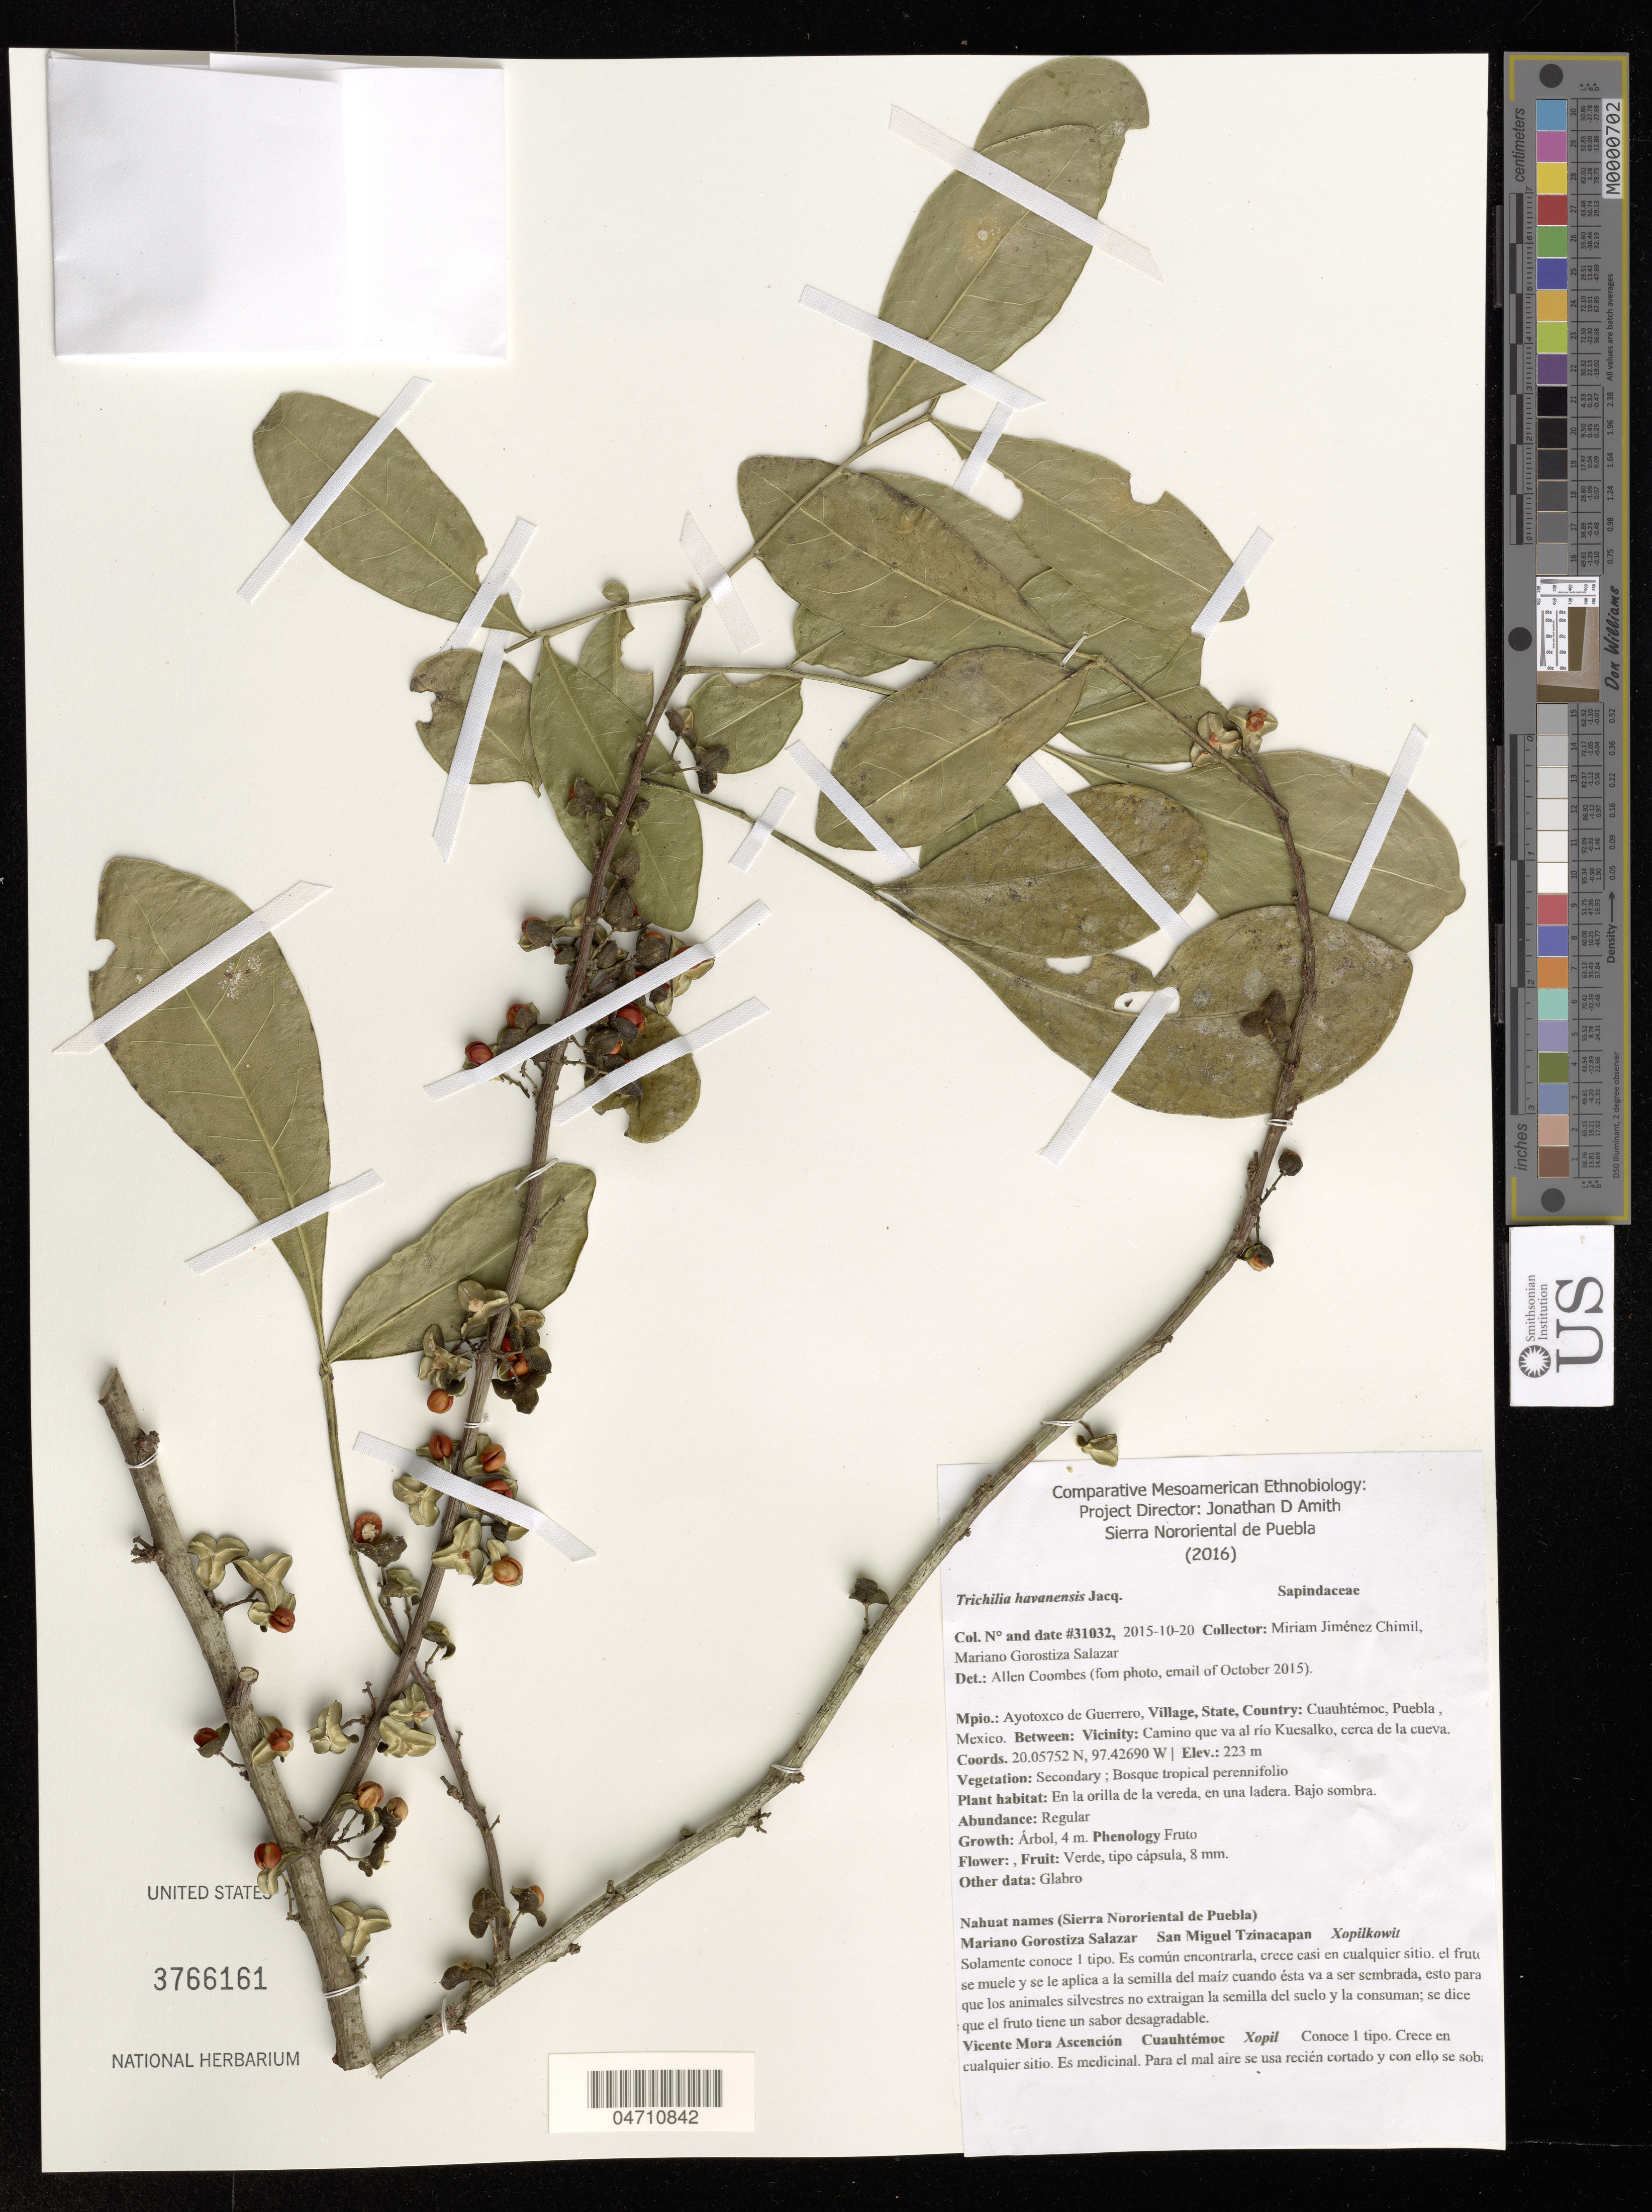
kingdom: Plantae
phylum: Tracheophyta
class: Magnoliopsida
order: Sapindales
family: Meliaceae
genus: Trichilia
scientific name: Trichilia havanensis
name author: Jacq.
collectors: M. Jiménez Chimil & M. Gorostiza S.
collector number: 31032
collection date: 2015-10-20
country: Mexico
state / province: Puebla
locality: Mpio.: Ayotoxco de Guerrero, Village: Cuauhtémoc. Between: Vicinity: Camino que va al río Kuesalko, cerca de la cueva.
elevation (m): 223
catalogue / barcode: US 3766161